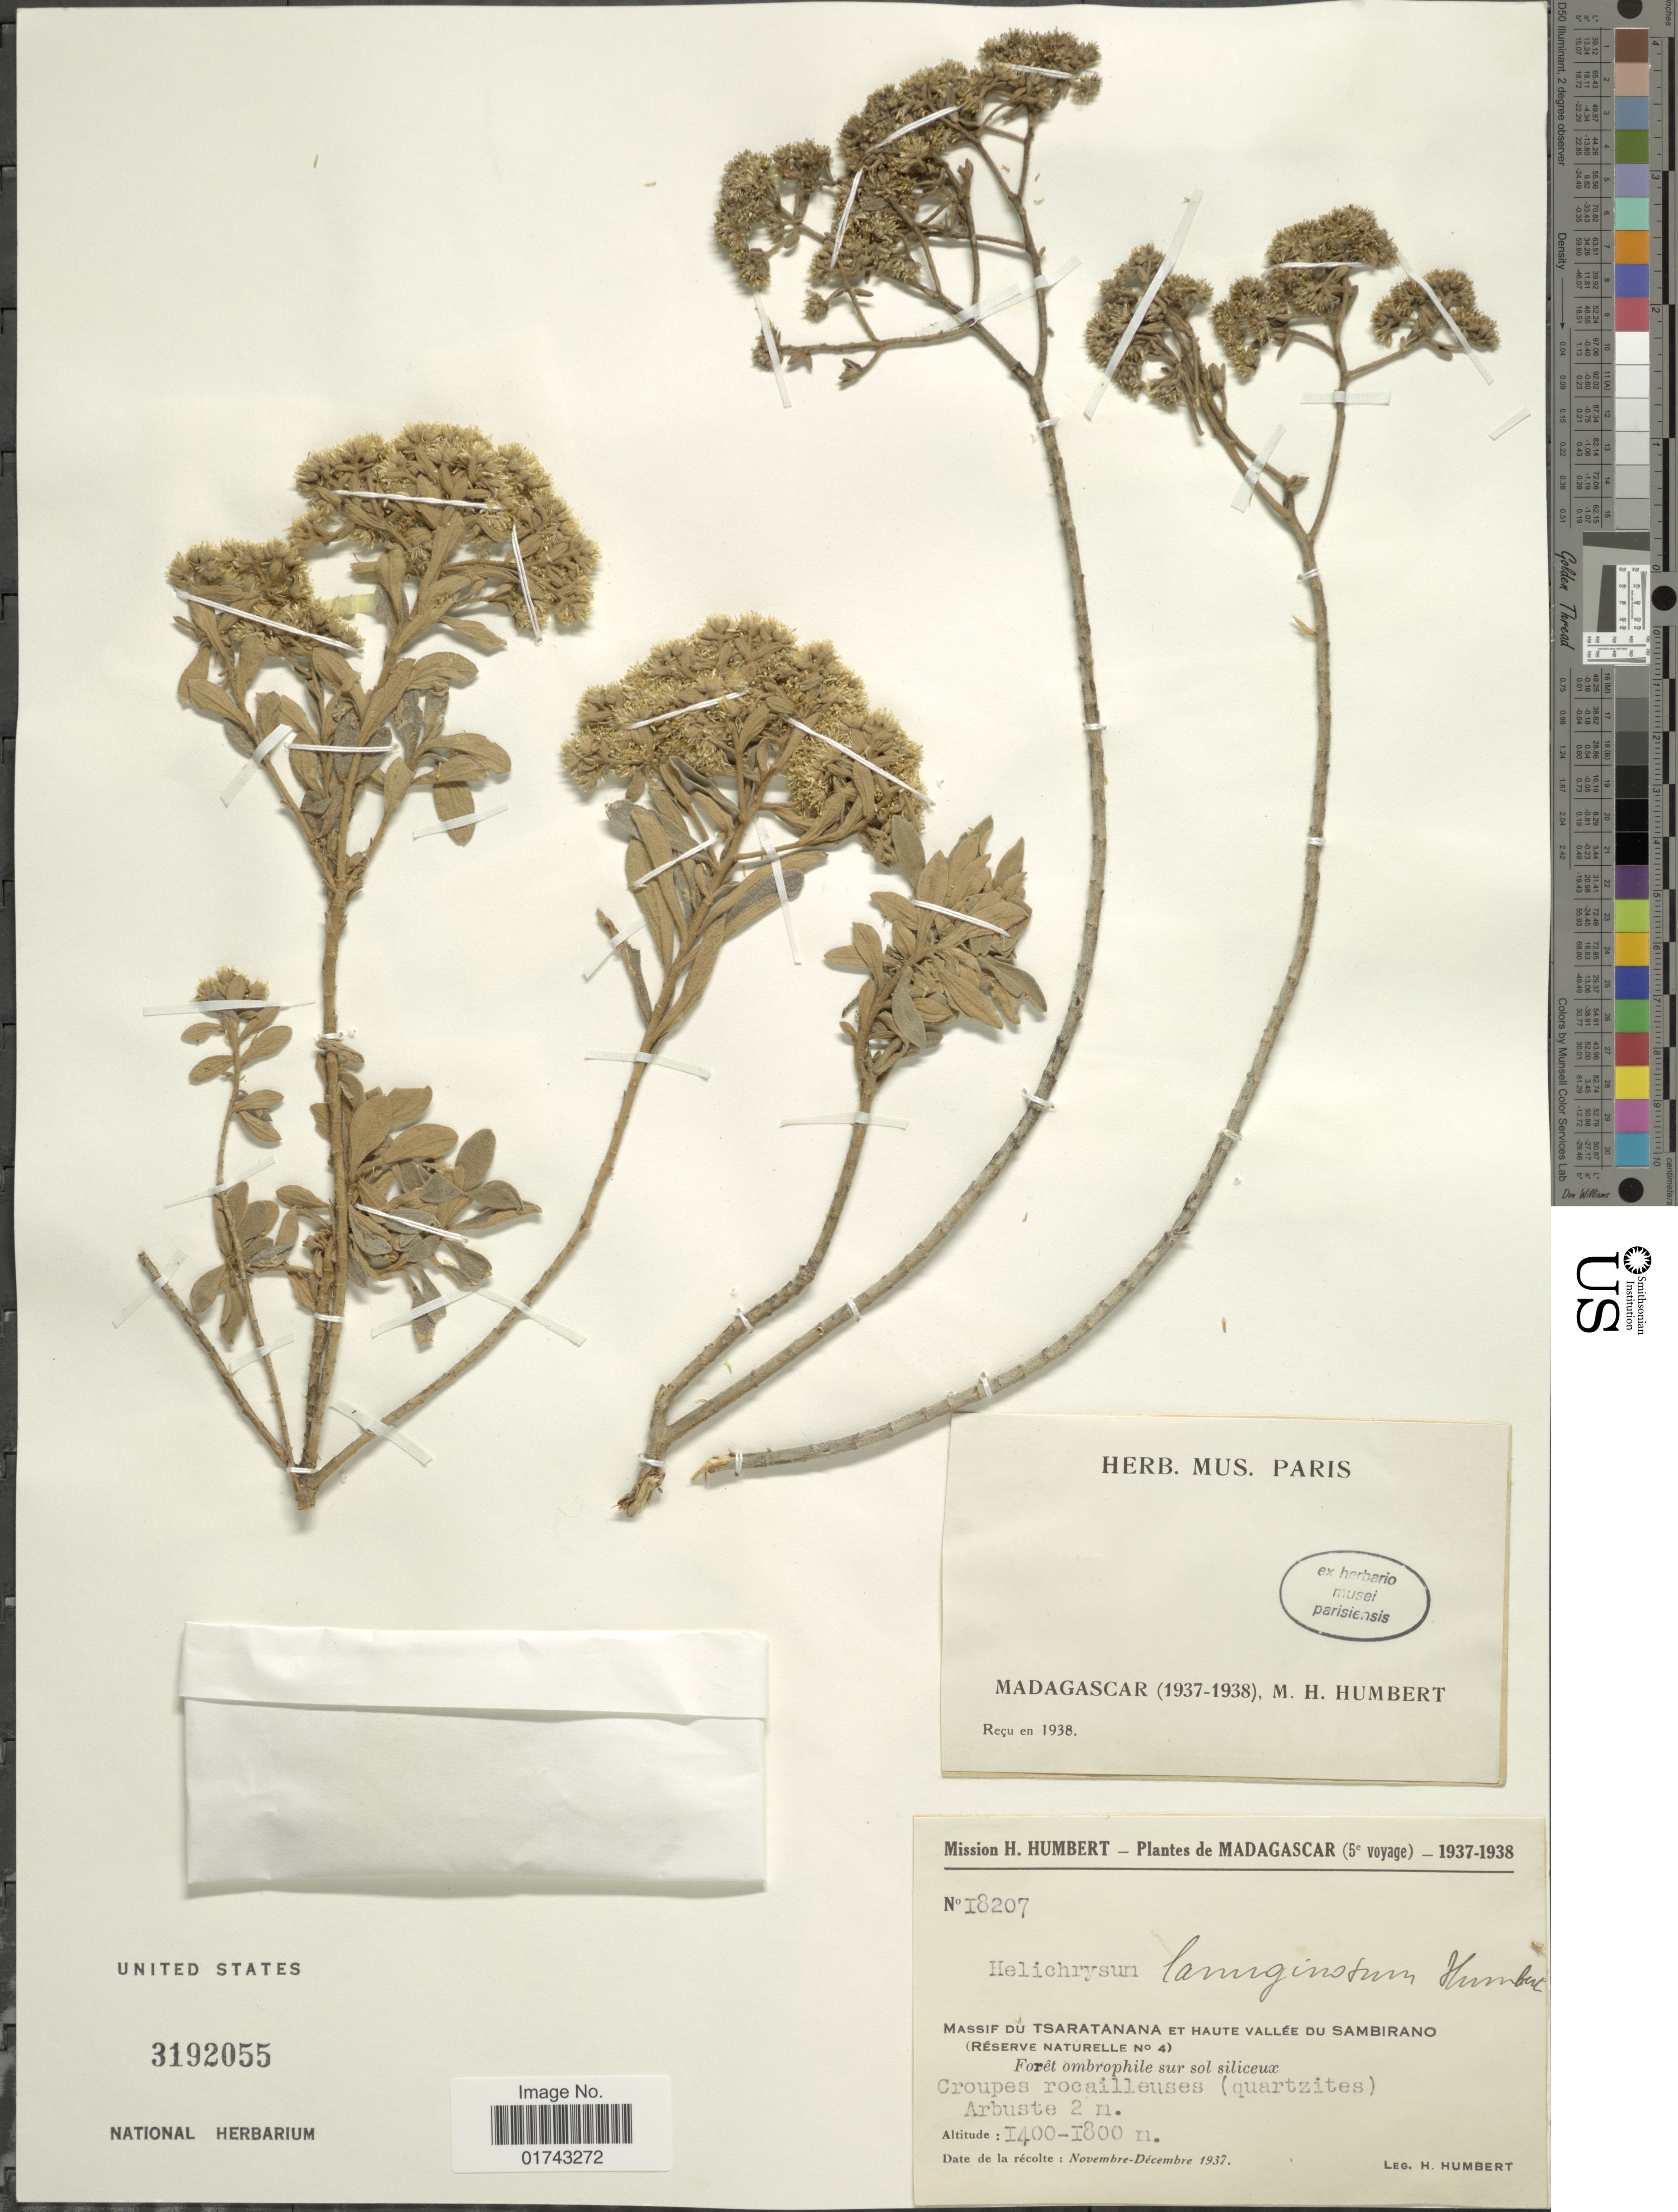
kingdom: Plantae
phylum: Tracheophyta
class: Magnoliopsida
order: Asterales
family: Asteraceae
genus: Helichrysum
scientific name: Helichrysum lanuginosum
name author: Humbert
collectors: H. Humbert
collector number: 18207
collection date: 1937-11/1937-12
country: Madagascar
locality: Massif du Tsaratanana et haute Vallee du Sambirano (Reserve Naturelle no. 4)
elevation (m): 1400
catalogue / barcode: US 3192055